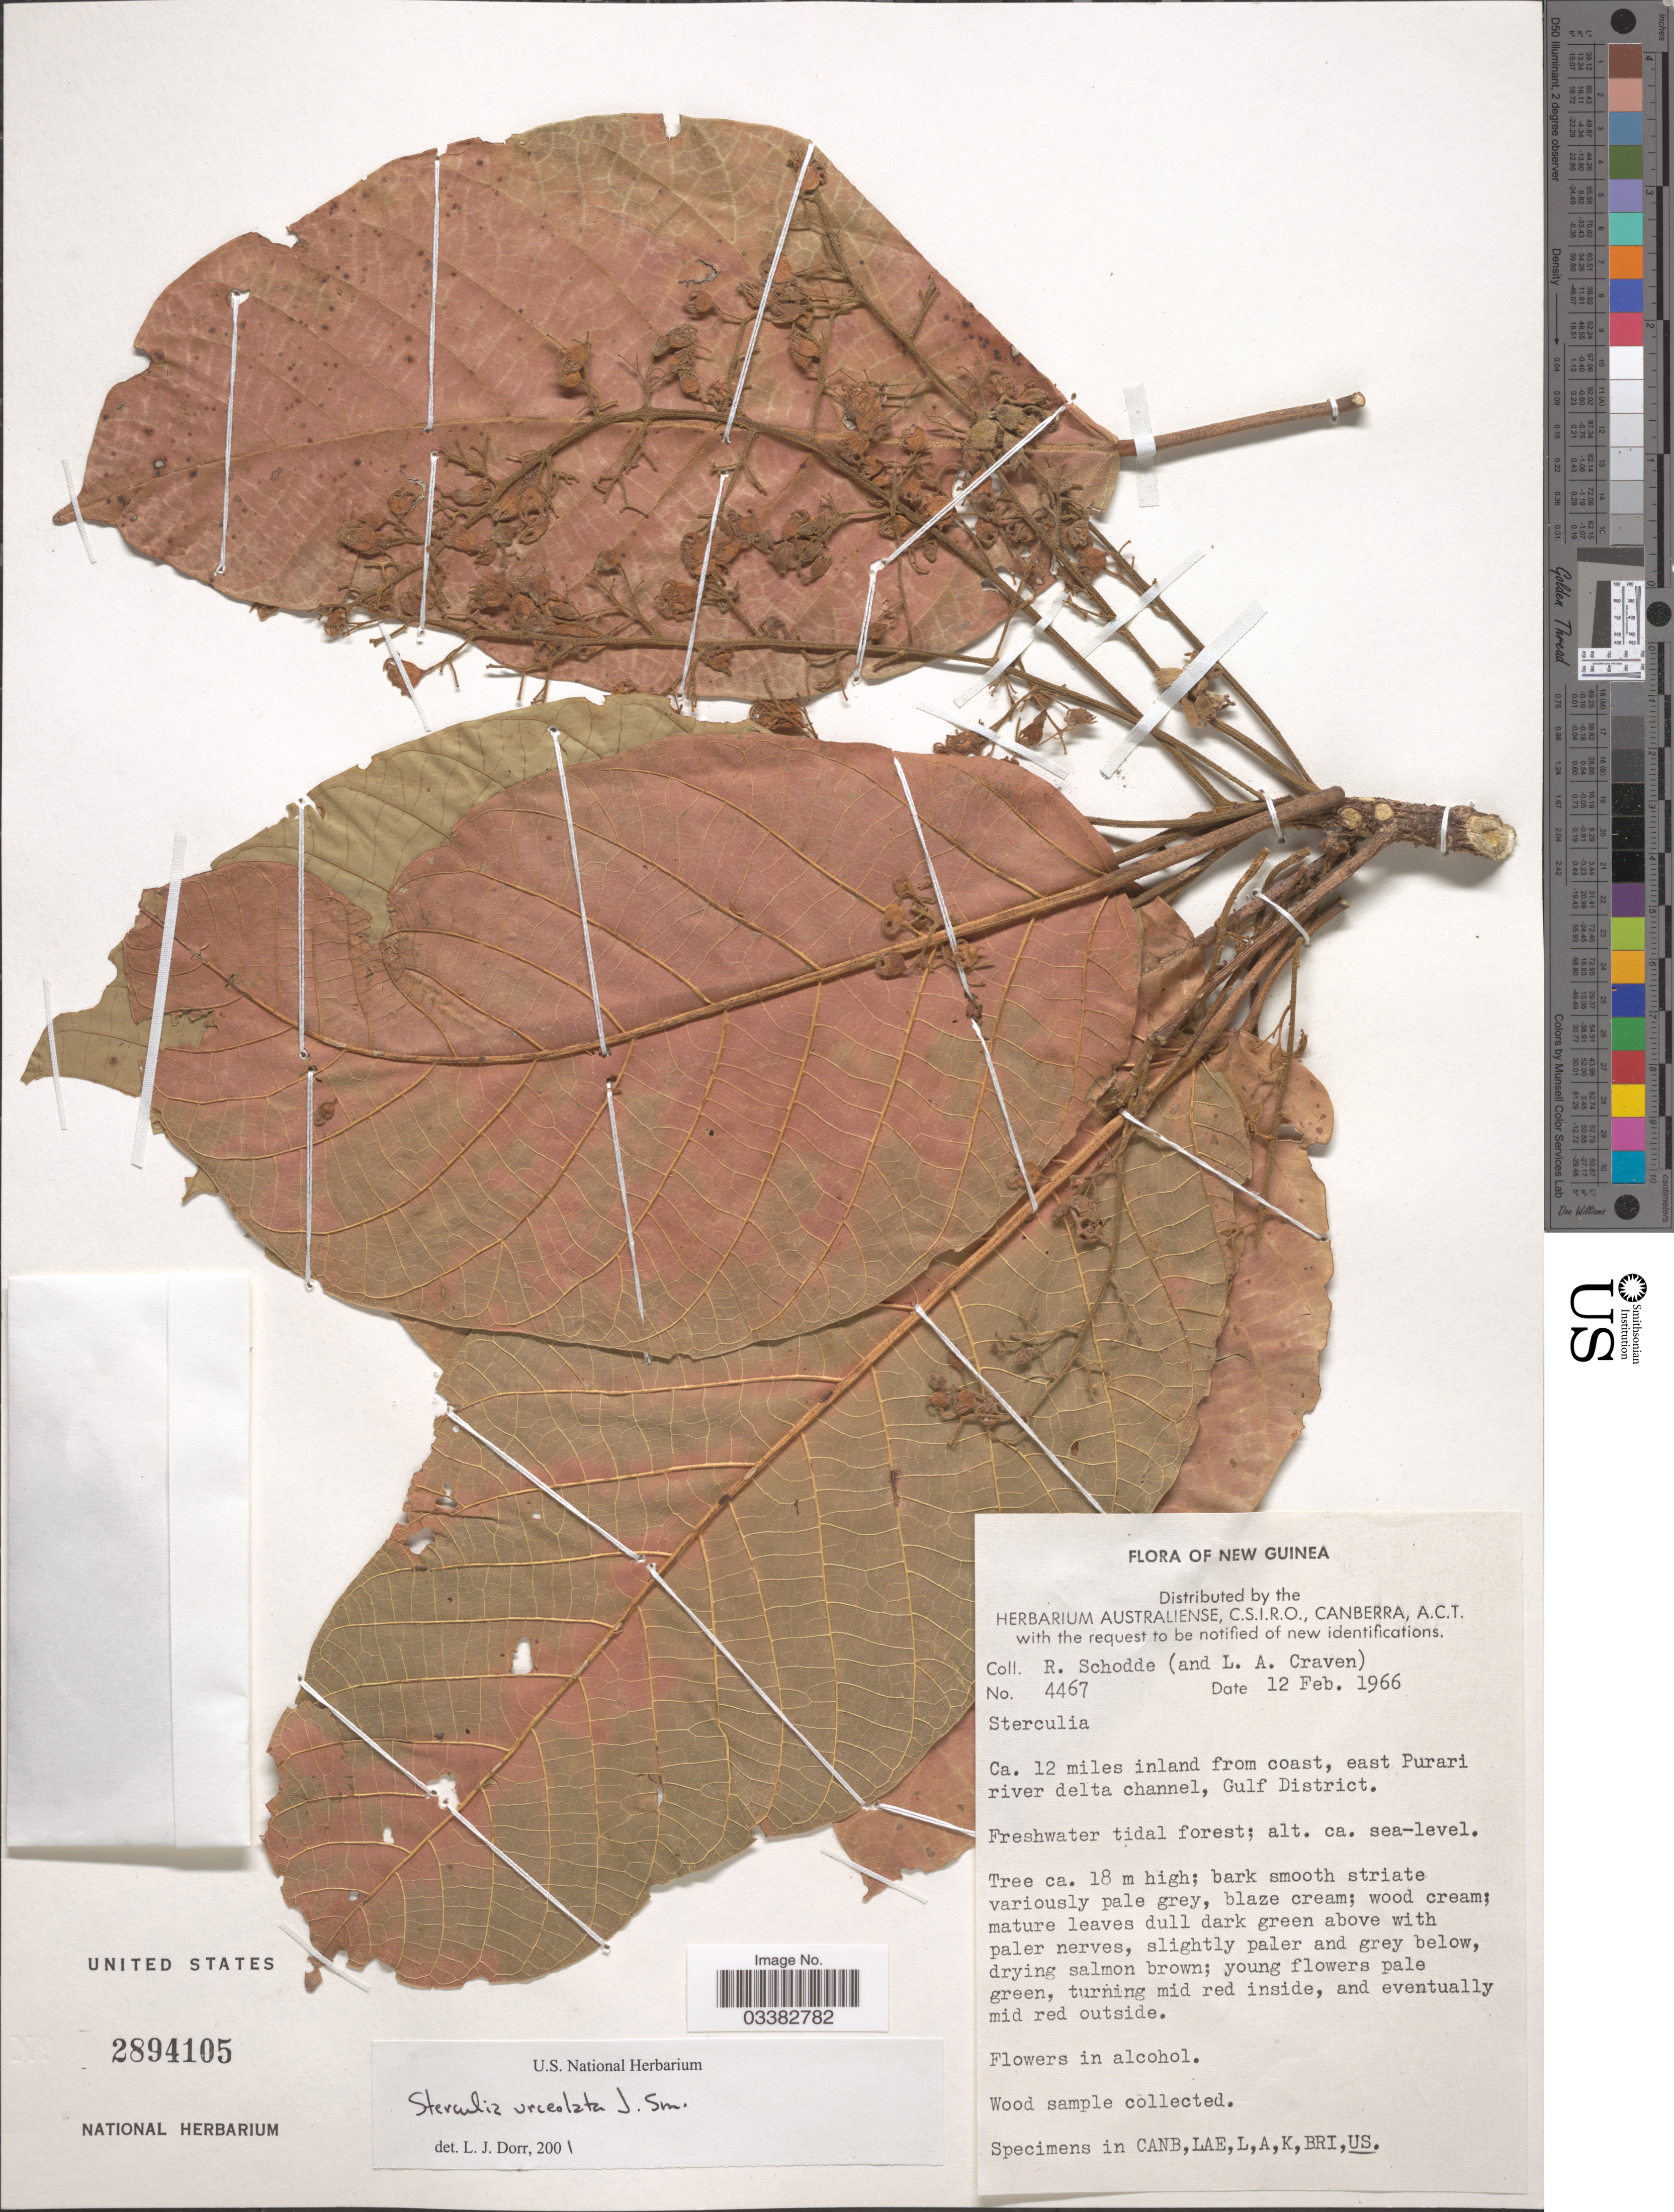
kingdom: Plantae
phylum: Tracheophyta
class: Magnoliopsida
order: Malvales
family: Malvaceae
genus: Sterculia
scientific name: Sterculia urceolata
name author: Sm.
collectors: R. Schodde & L. A. Craven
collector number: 4467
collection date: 1966-02-12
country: Papua New Guinea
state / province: Gulf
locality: New Guinea. Ca. 12 miles inland from coast, east Purari river delta channel, Gulf District.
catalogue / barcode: US 2894105